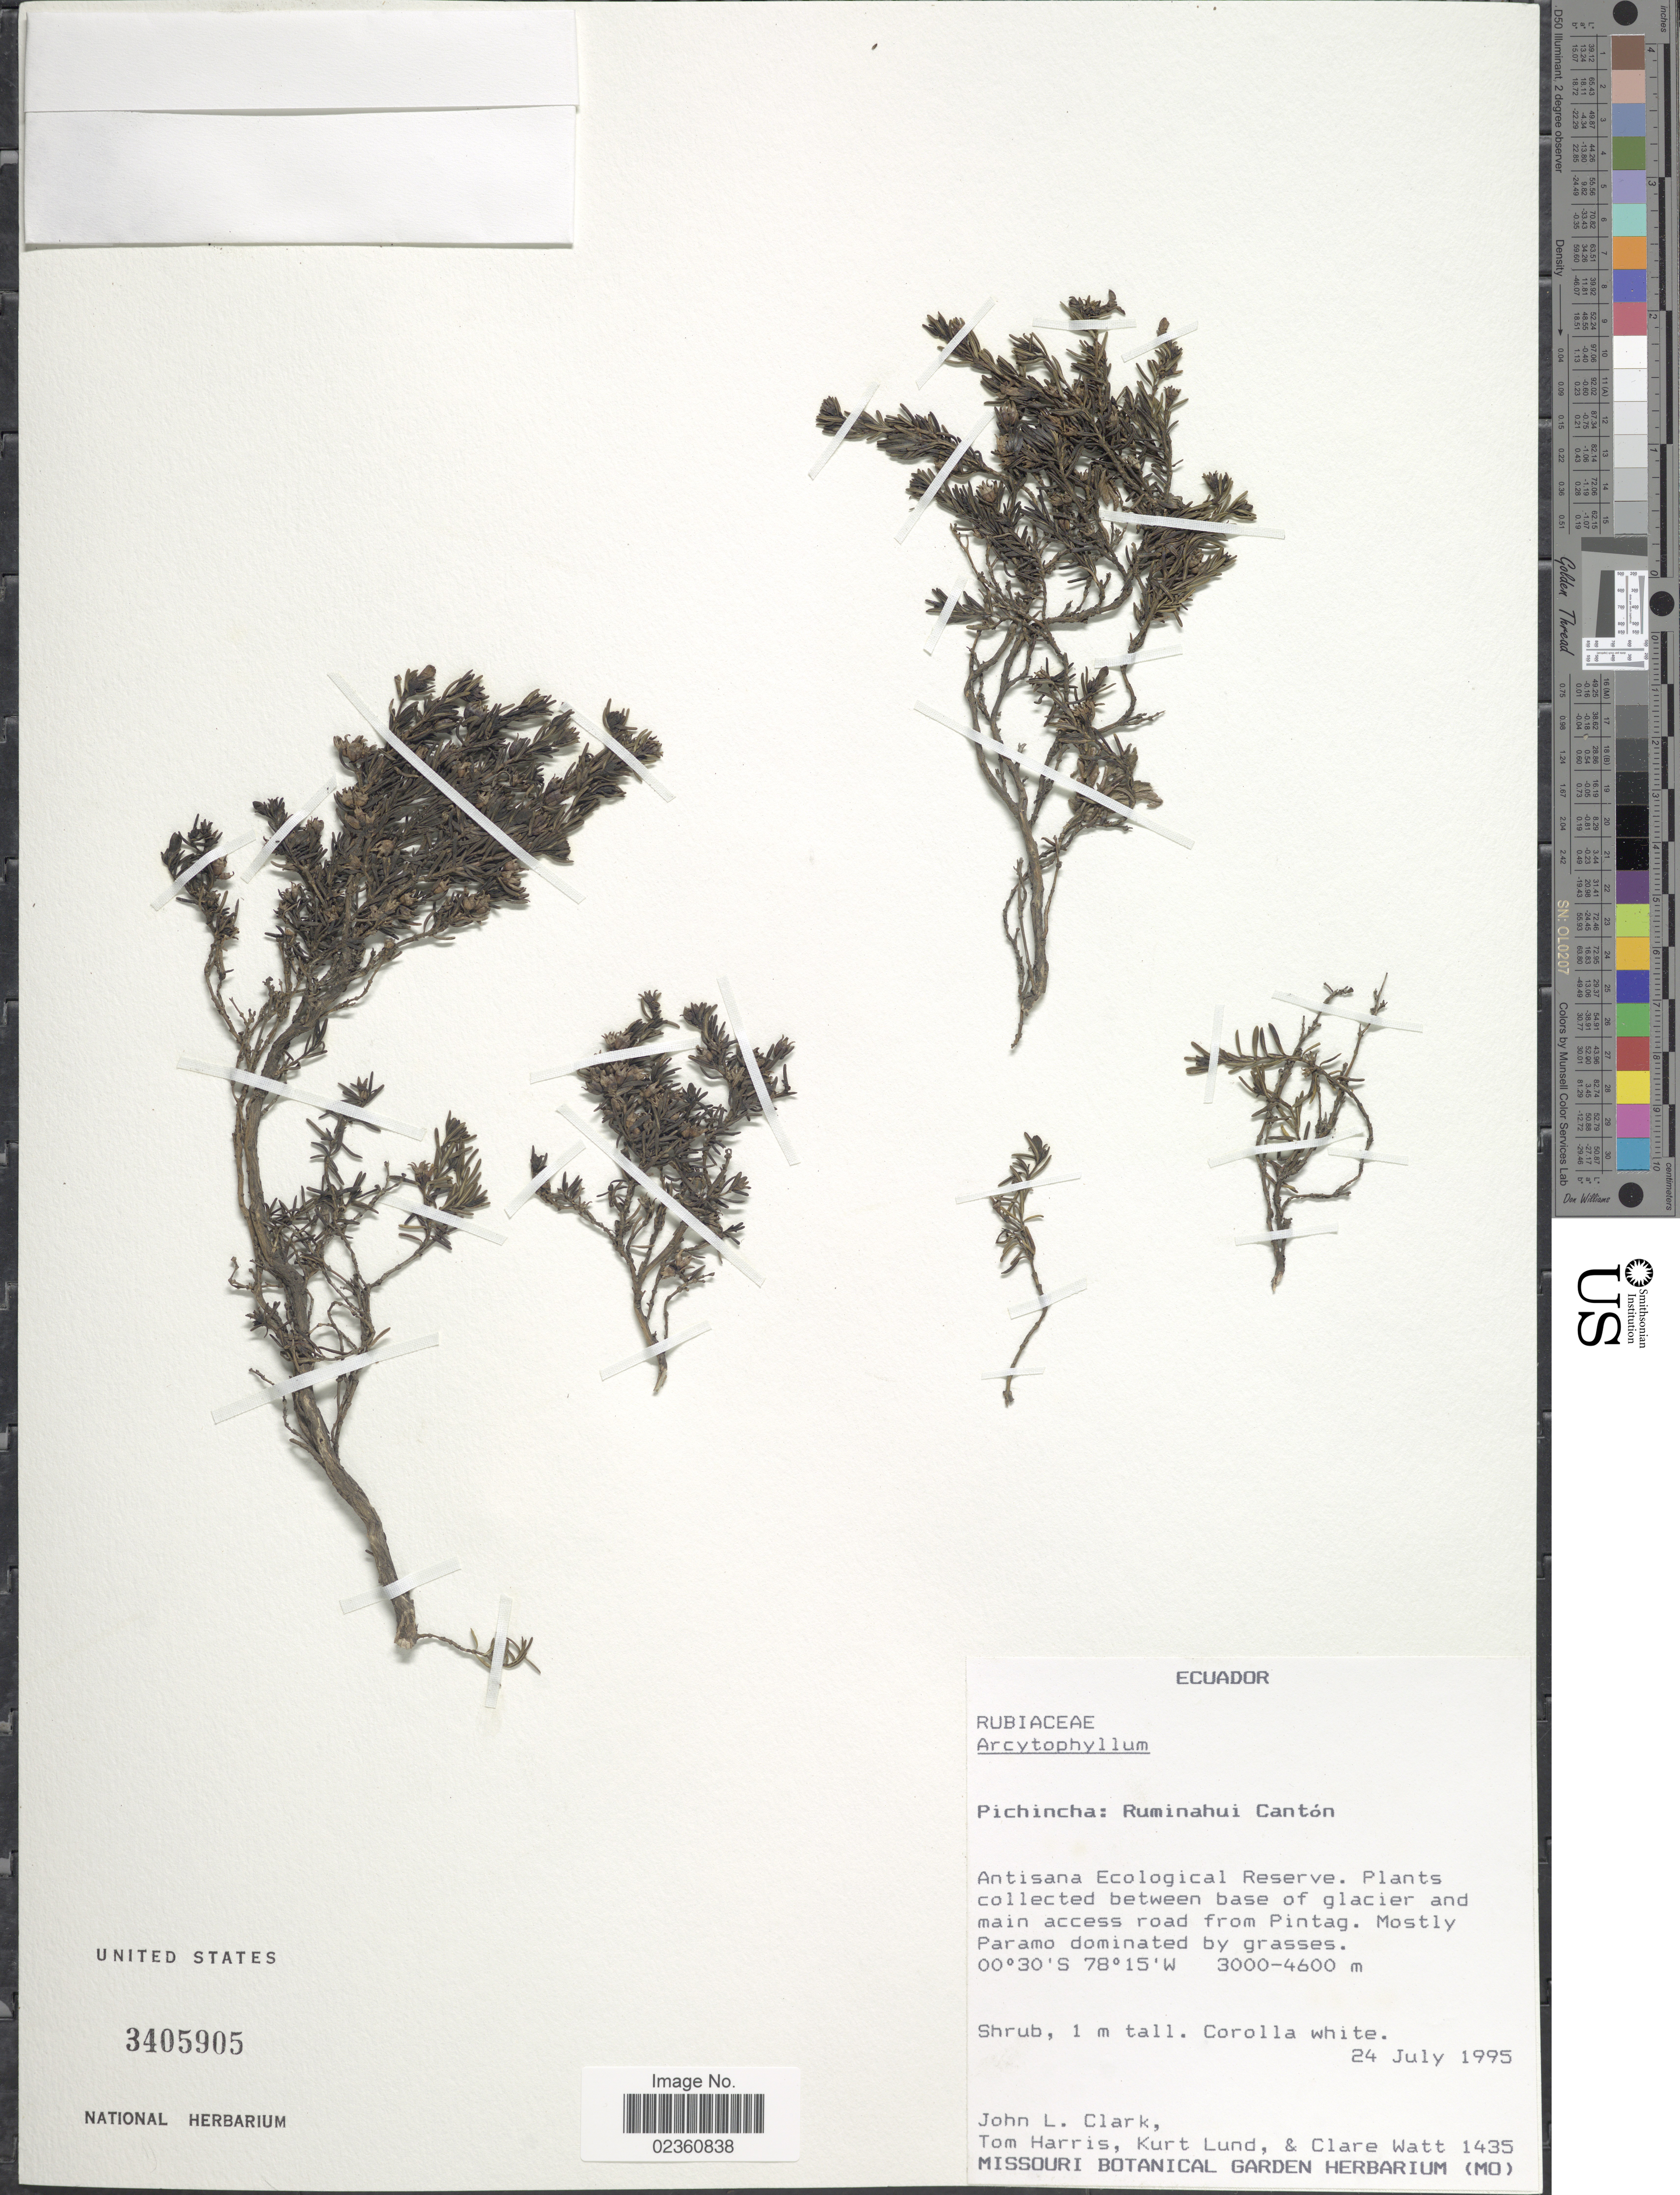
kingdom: Plantae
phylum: Tracheophyta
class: Magnoliopsida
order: Gentianales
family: Rubiaceae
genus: Arcytophyllum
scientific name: Arcytophyllum sp.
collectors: J. L. Clark, T. Harris, K. Lund & C. Watt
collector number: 1435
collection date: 1995-07-24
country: Ecuador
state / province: Pichincha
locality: Ruminahui Cantón, Antisana Ecological Reserve. Plants collected between base of glacier and main access road from Pintag. Mostly Paramo dominated by grasses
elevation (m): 3000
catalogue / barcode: US 3405905